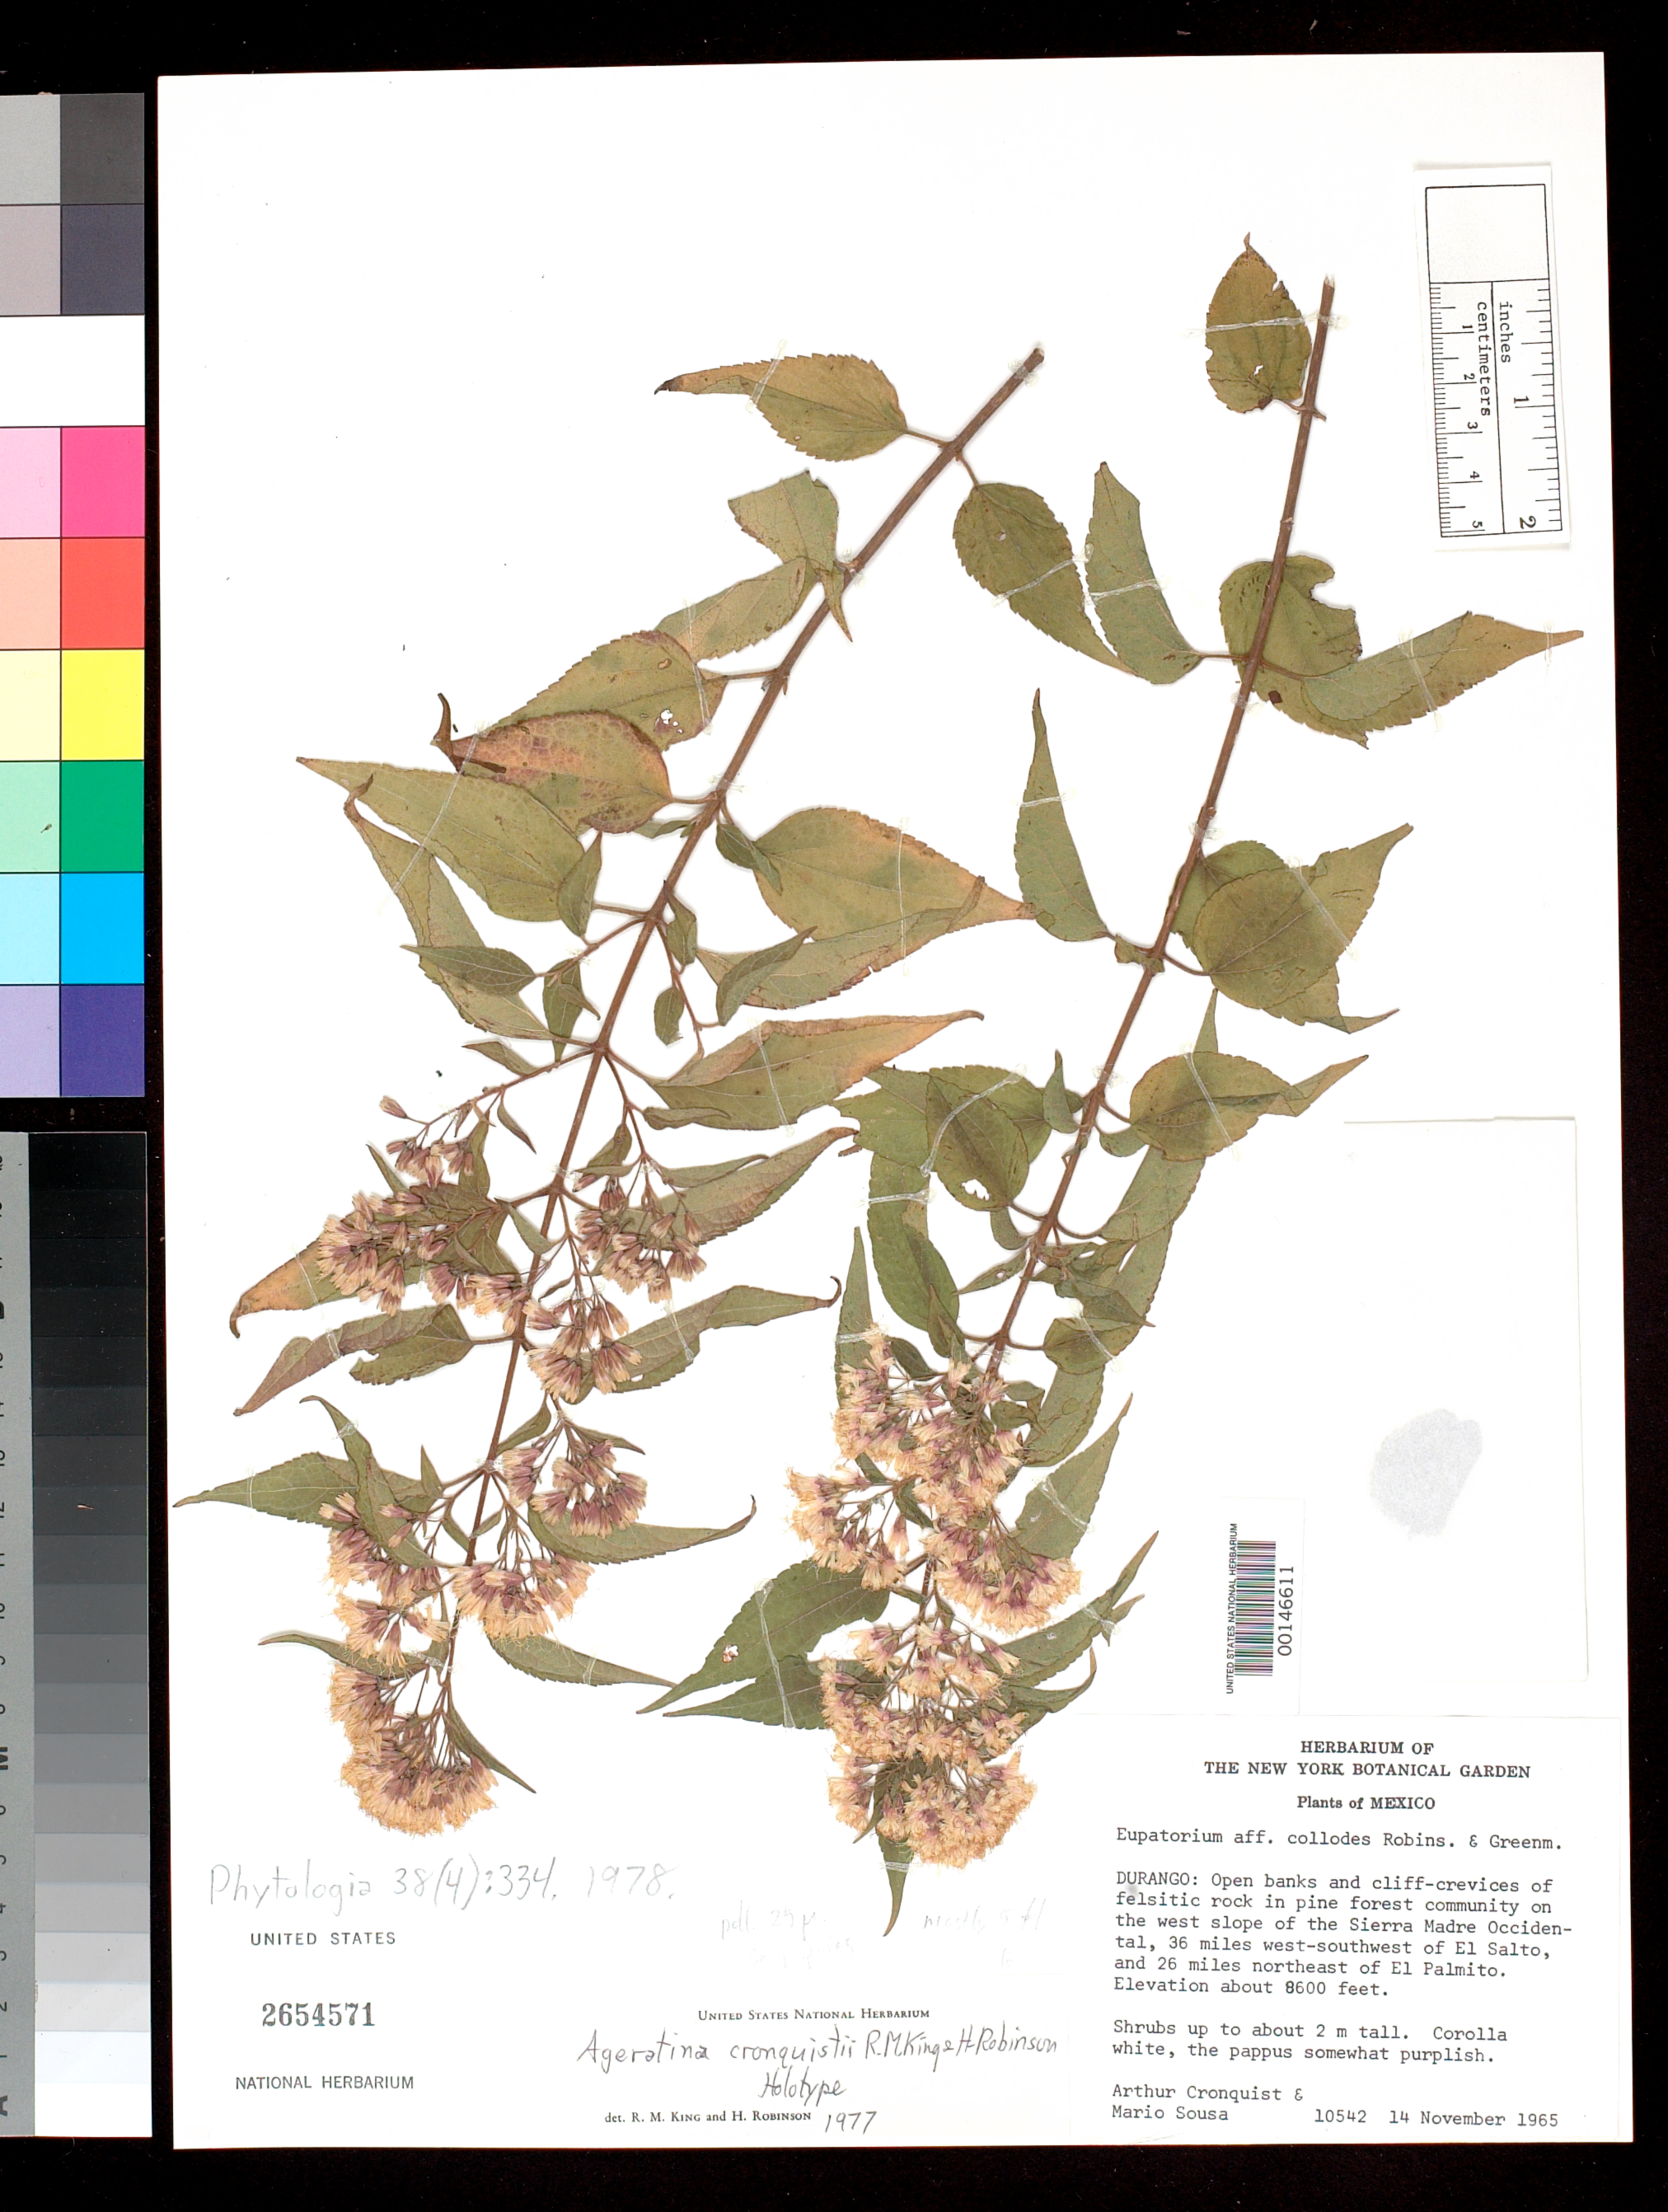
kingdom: Plantae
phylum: Tracheophyta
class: Magnoliopsida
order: Asterales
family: Asteraceae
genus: Ageratina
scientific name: Ageratina cronquistii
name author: R.M. King & H. Rob.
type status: Holotype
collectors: A. J. Cronquist & M. Souza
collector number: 10542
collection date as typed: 14 Nov 1965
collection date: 1965-11-14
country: Mexico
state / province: Durango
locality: Sierra Madre Occidental, 36 miles WSW of El Salto.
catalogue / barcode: US 2654571